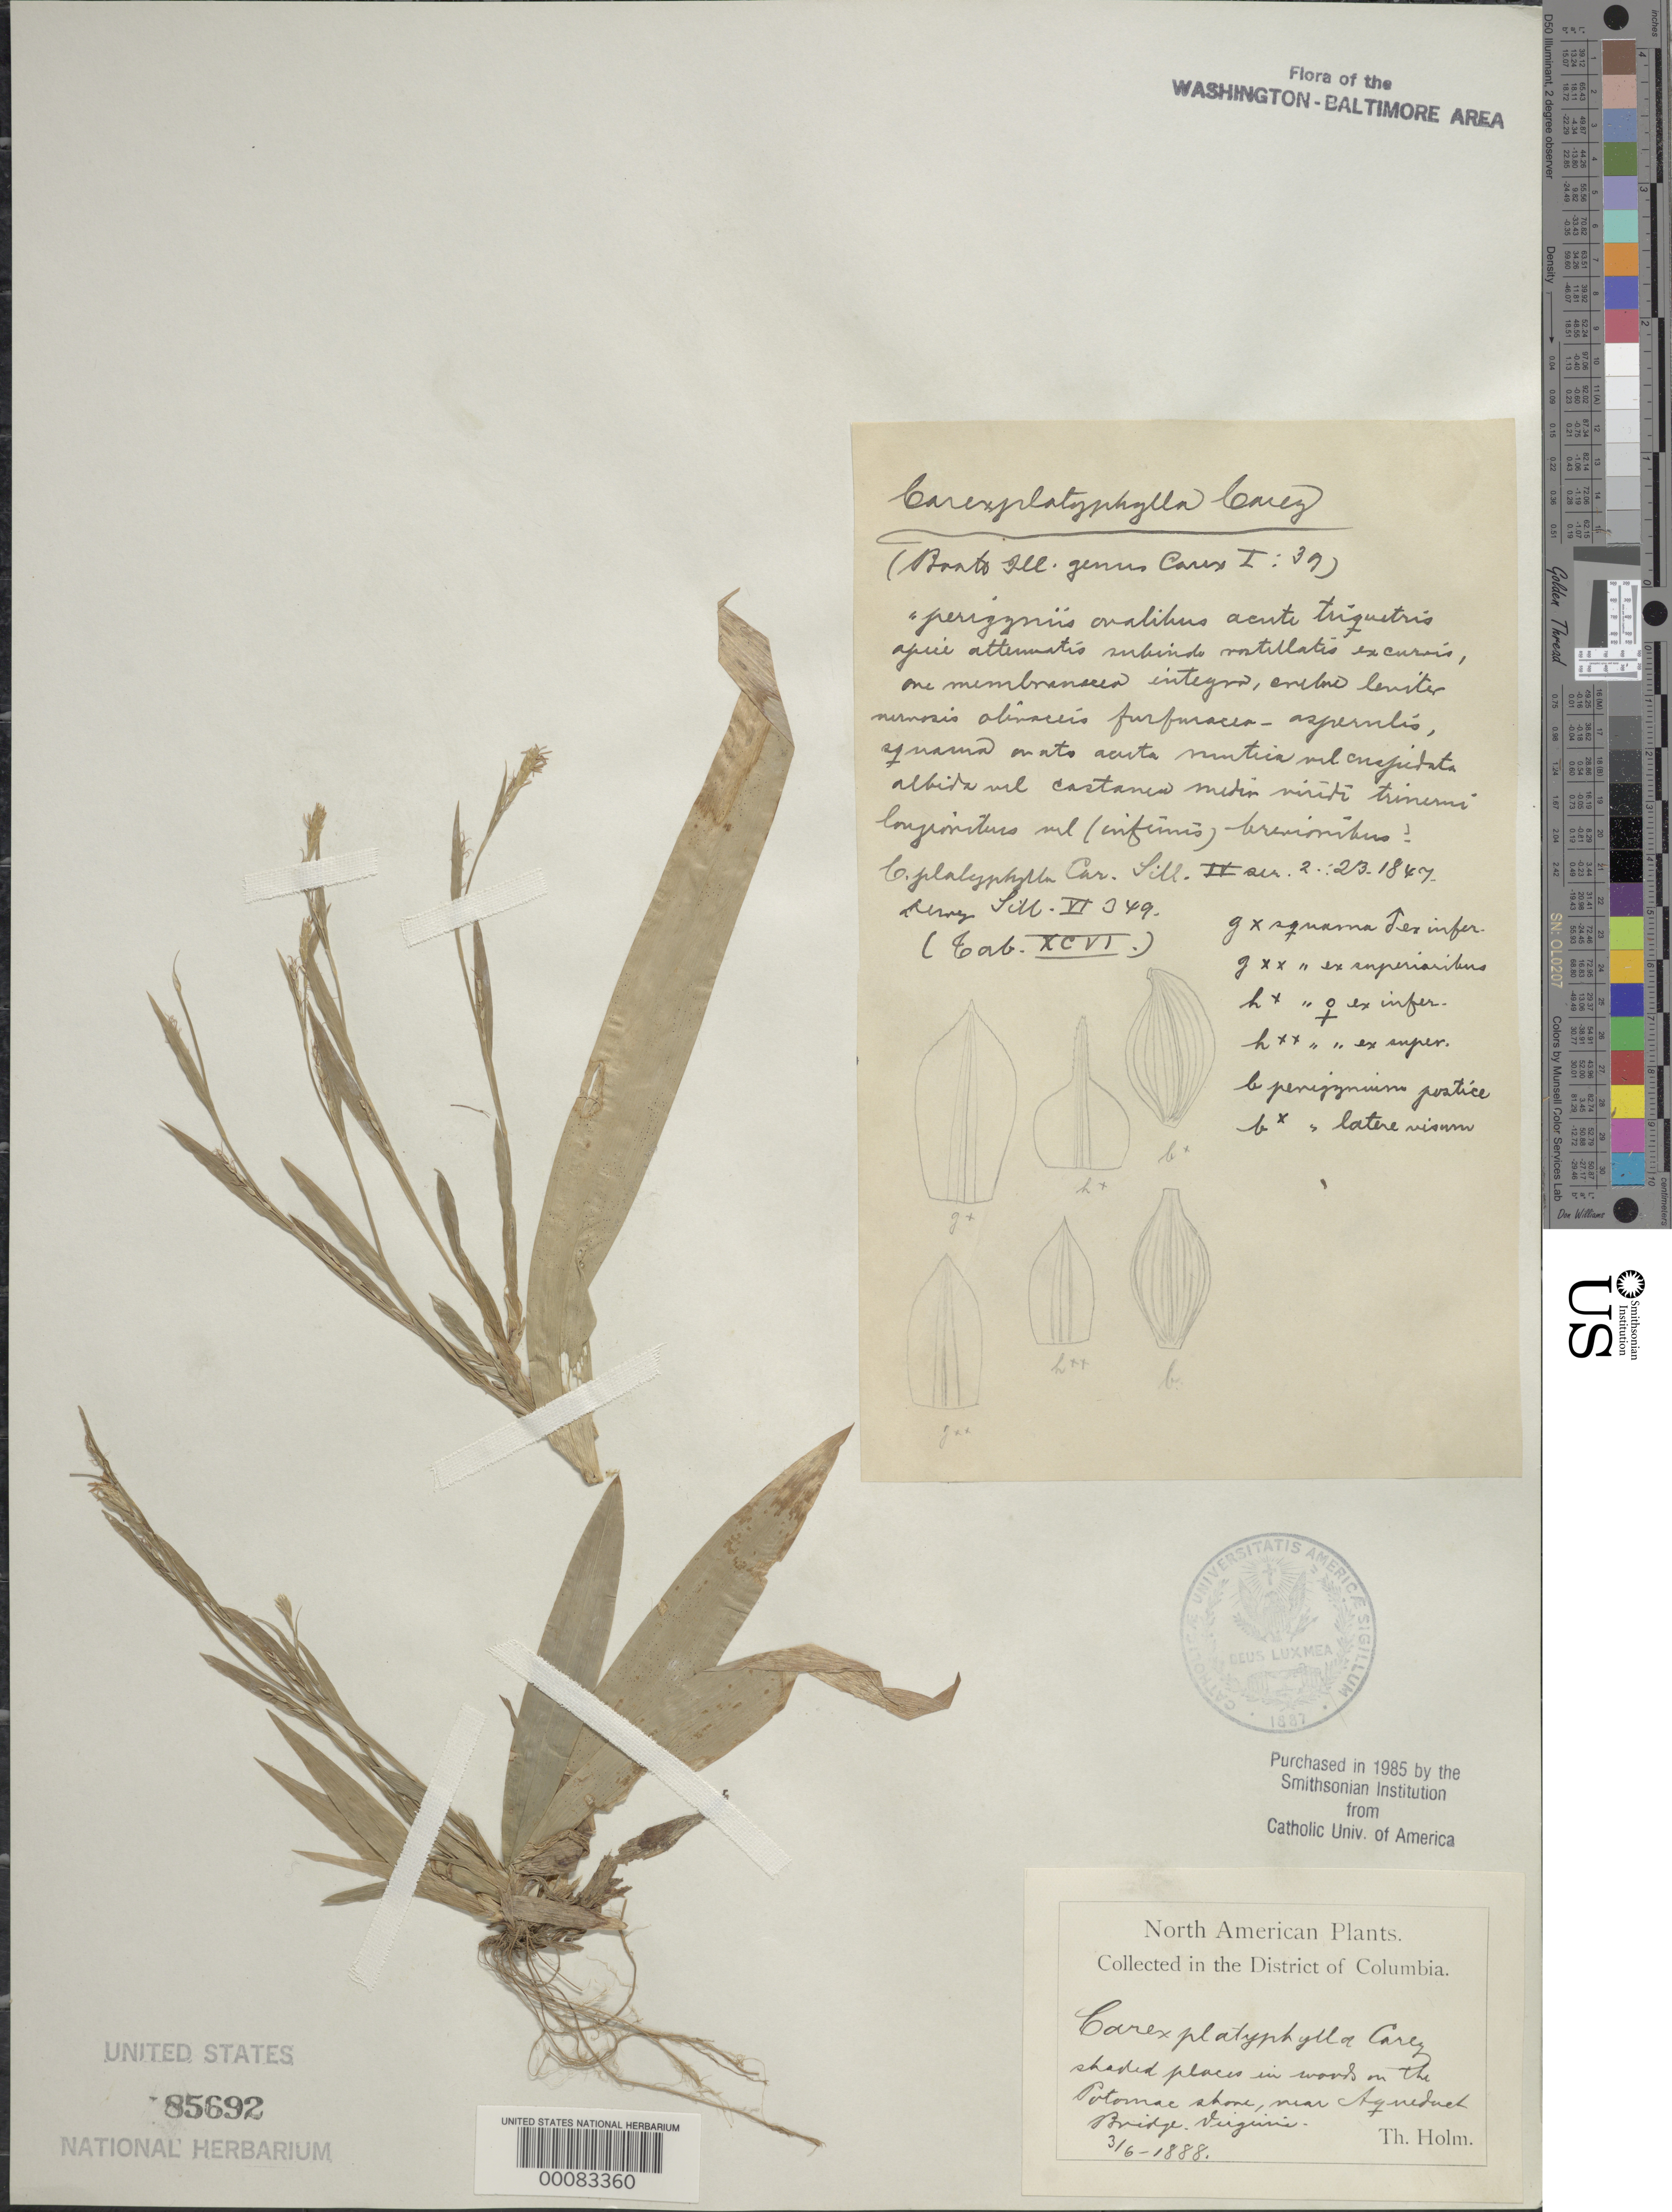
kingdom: Plantae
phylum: Tracheophyta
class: Liliopsida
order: Poales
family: Cyperaceae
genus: Carex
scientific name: Carex platyphylla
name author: J. Carey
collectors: T. Holm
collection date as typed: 03 Jun 1888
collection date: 1888-06-03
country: United States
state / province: Virginia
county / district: Arlington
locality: Potomac shore near Aqueduct Bridge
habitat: Shaded woods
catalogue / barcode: US 85692